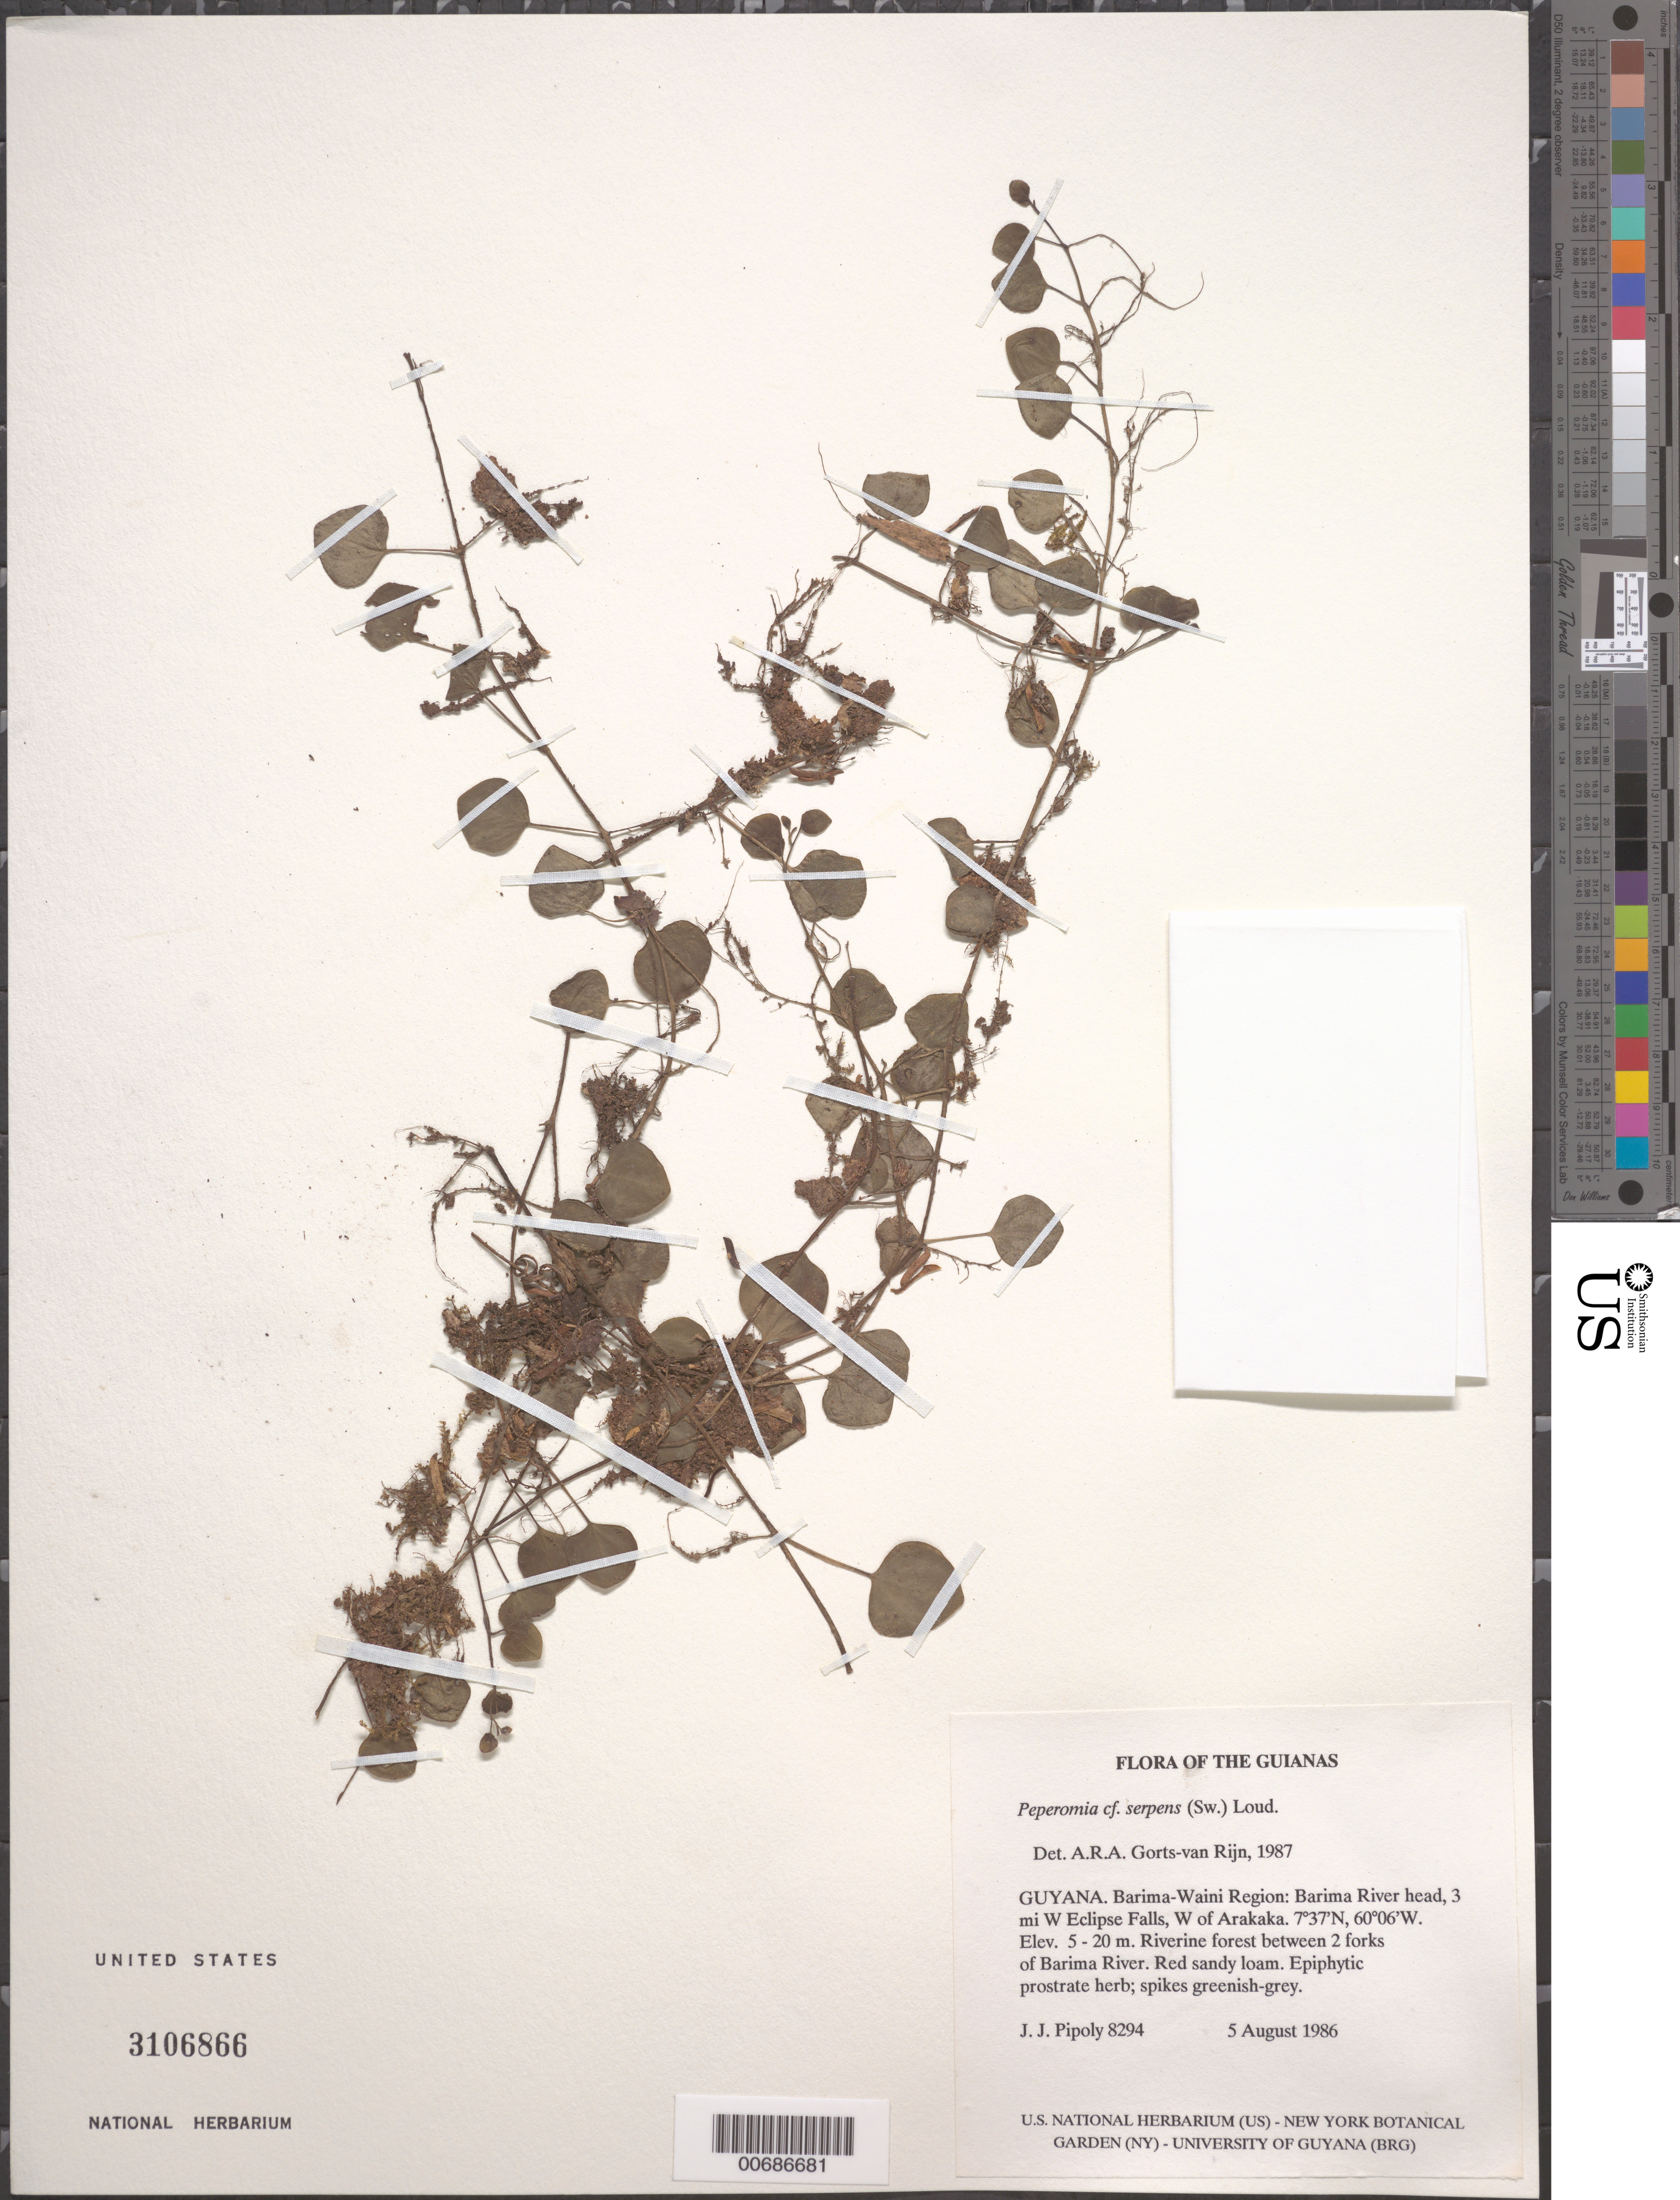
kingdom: Plantae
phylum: Tracheophyta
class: Magnoliopsida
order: Piperales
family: Piperaceae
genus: Peperomia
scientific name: Peperomia serpens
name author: (Sw.) Loudon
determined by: Görts-van Rijn, A. R. A.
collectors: J. J. Pipoly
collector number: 8294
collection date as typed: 5 August 1986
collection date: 1986-08-05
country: Guyana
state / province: Barima-Waini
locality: Barima River head; 3 mi W Eclipse Falls, W of Arakaka, between 2 forks of Barima River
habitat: Riverine forest. Red sandy loam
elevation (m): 5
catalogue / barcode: US 3106866